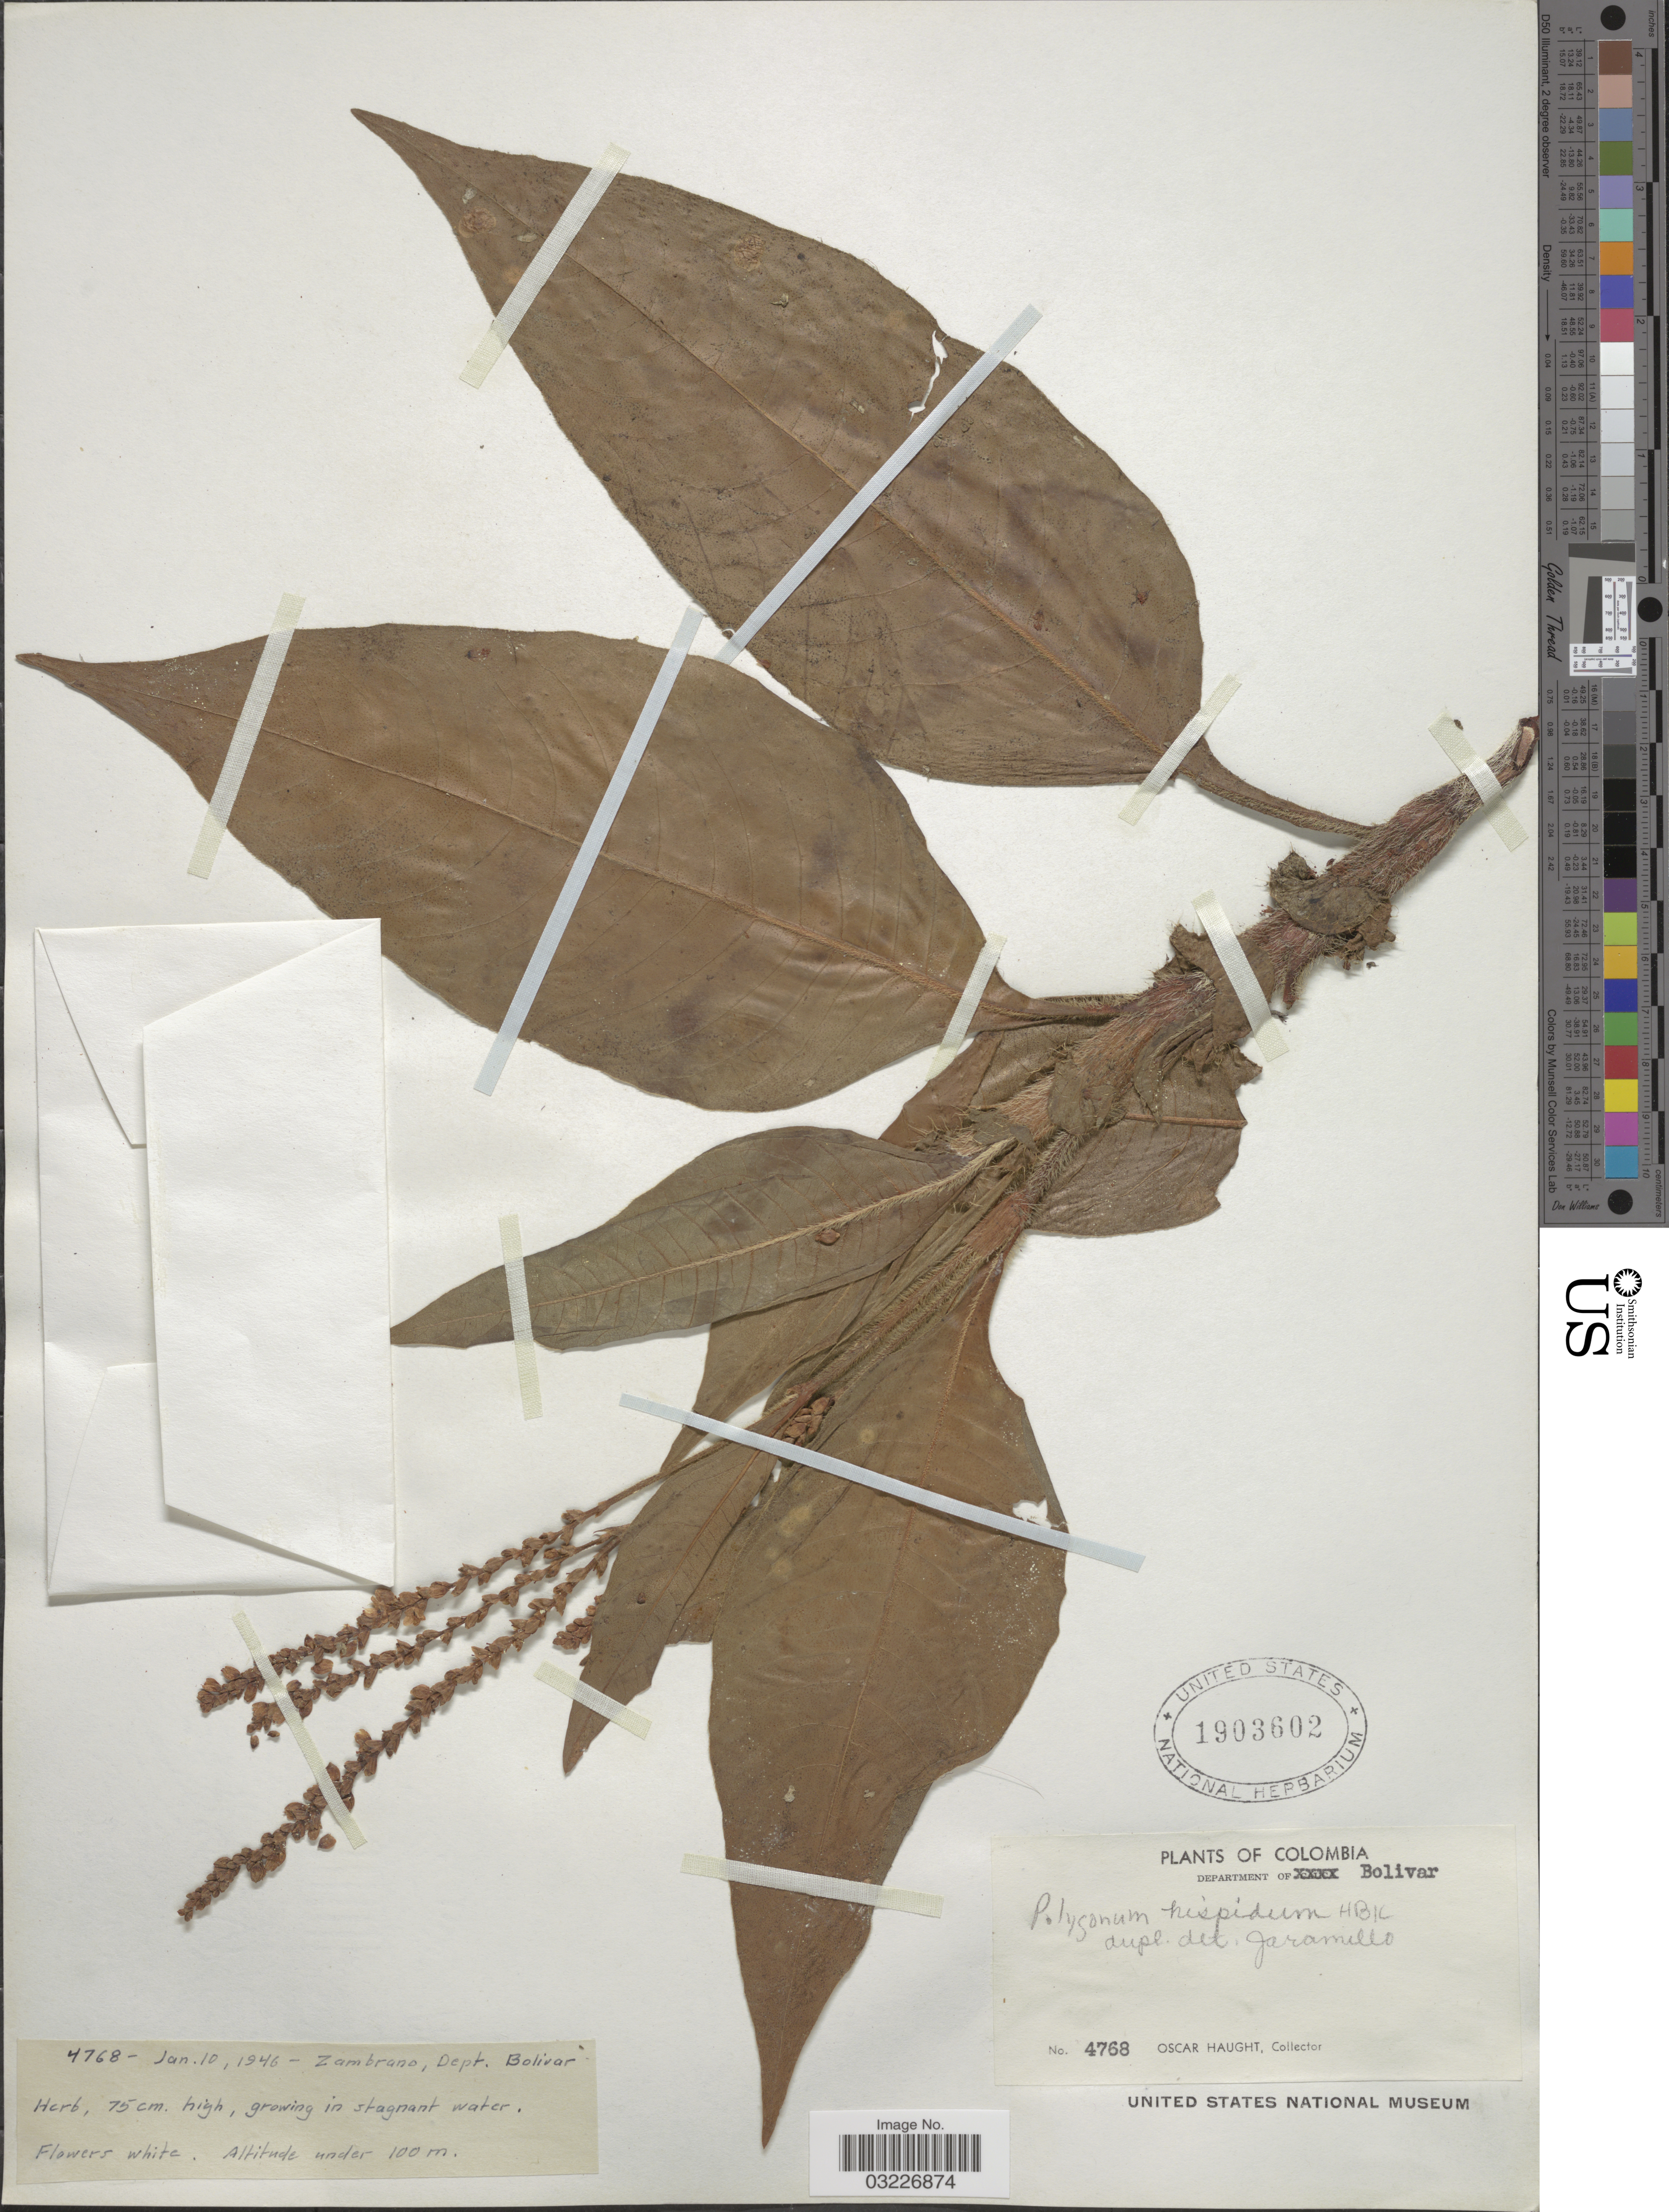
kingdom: Plantae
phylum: Tracheophyta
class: Magnoliopsida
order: Caryophyllales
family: Polygonaceae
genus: Polygonum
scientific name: Polygonum hispidum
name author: Kunth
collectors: O. L. Haught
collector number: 4768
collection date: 1946-01-10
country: Colombia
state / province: Bolívar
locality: Zambrano Department of Bolivar.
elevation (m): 100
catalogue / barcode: US 1903602